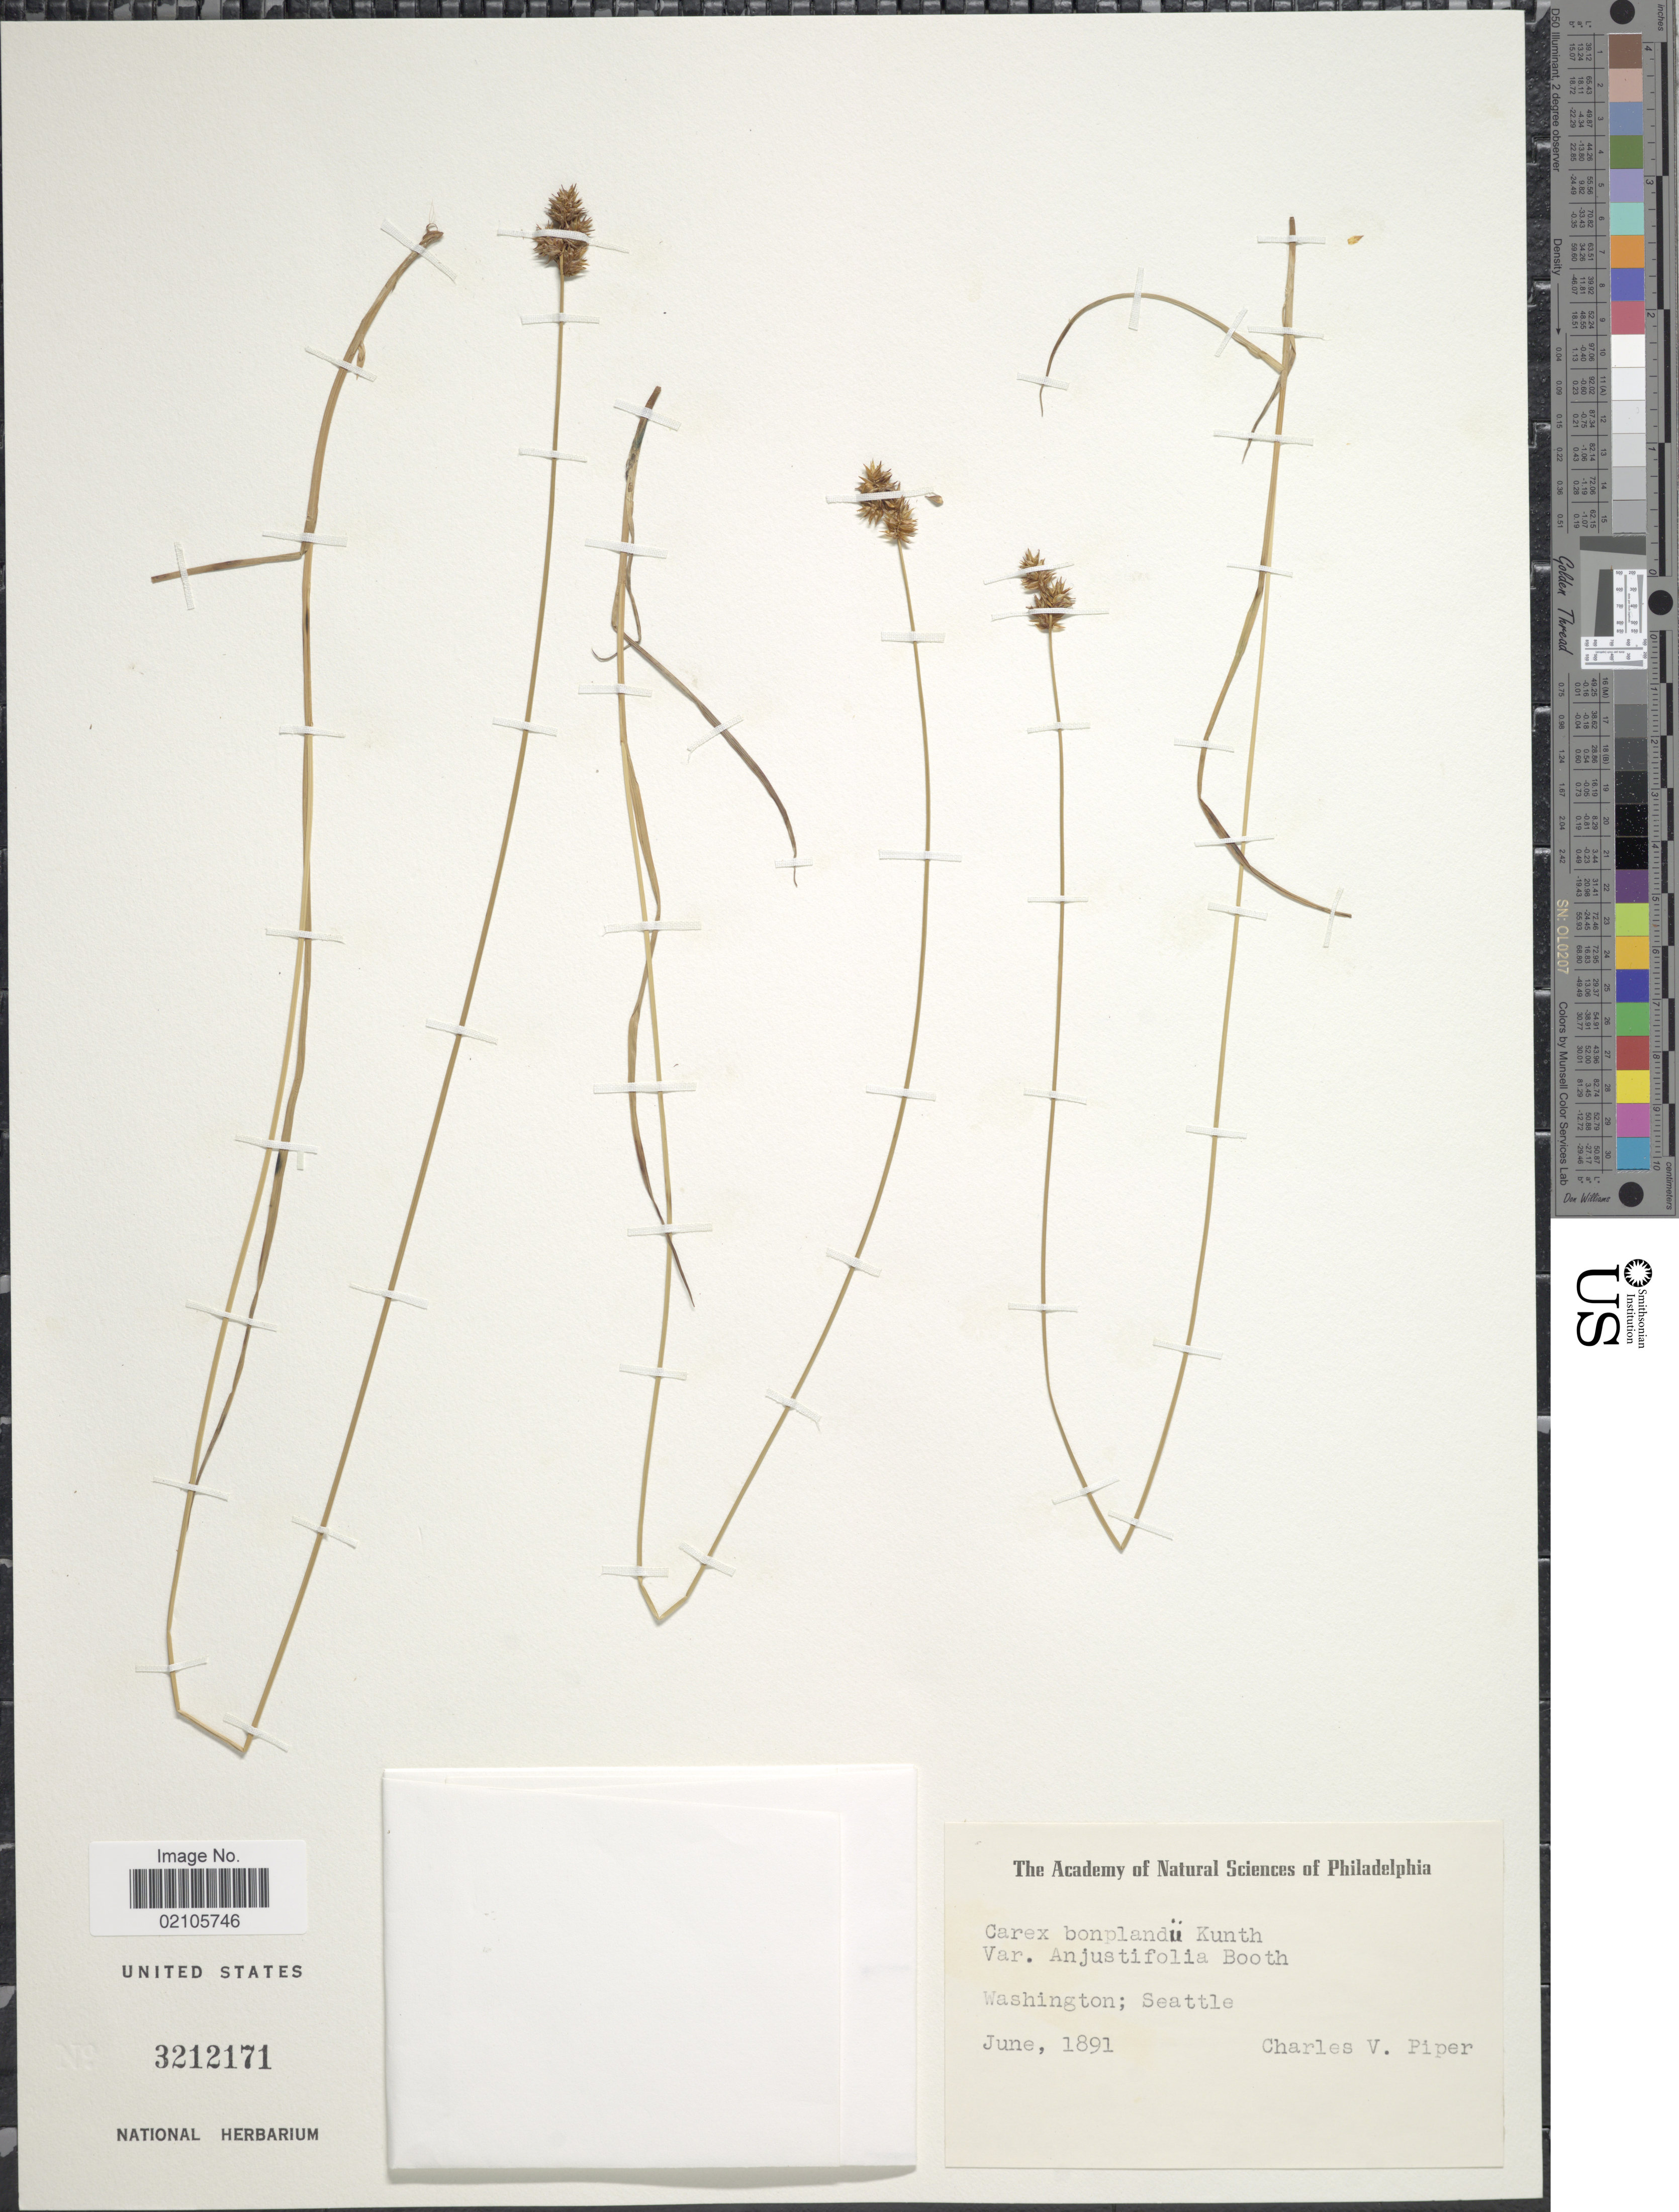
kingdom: Plantae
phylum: Tracheophyta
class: Liliopsida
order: Poales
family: Cyperaceae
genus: Carex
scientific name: Carex bonplandii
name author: Kunth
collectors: C. V. Piper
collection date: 1891-06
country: United States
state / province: Washington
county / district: King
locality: Seattle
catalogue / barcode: US 3212171